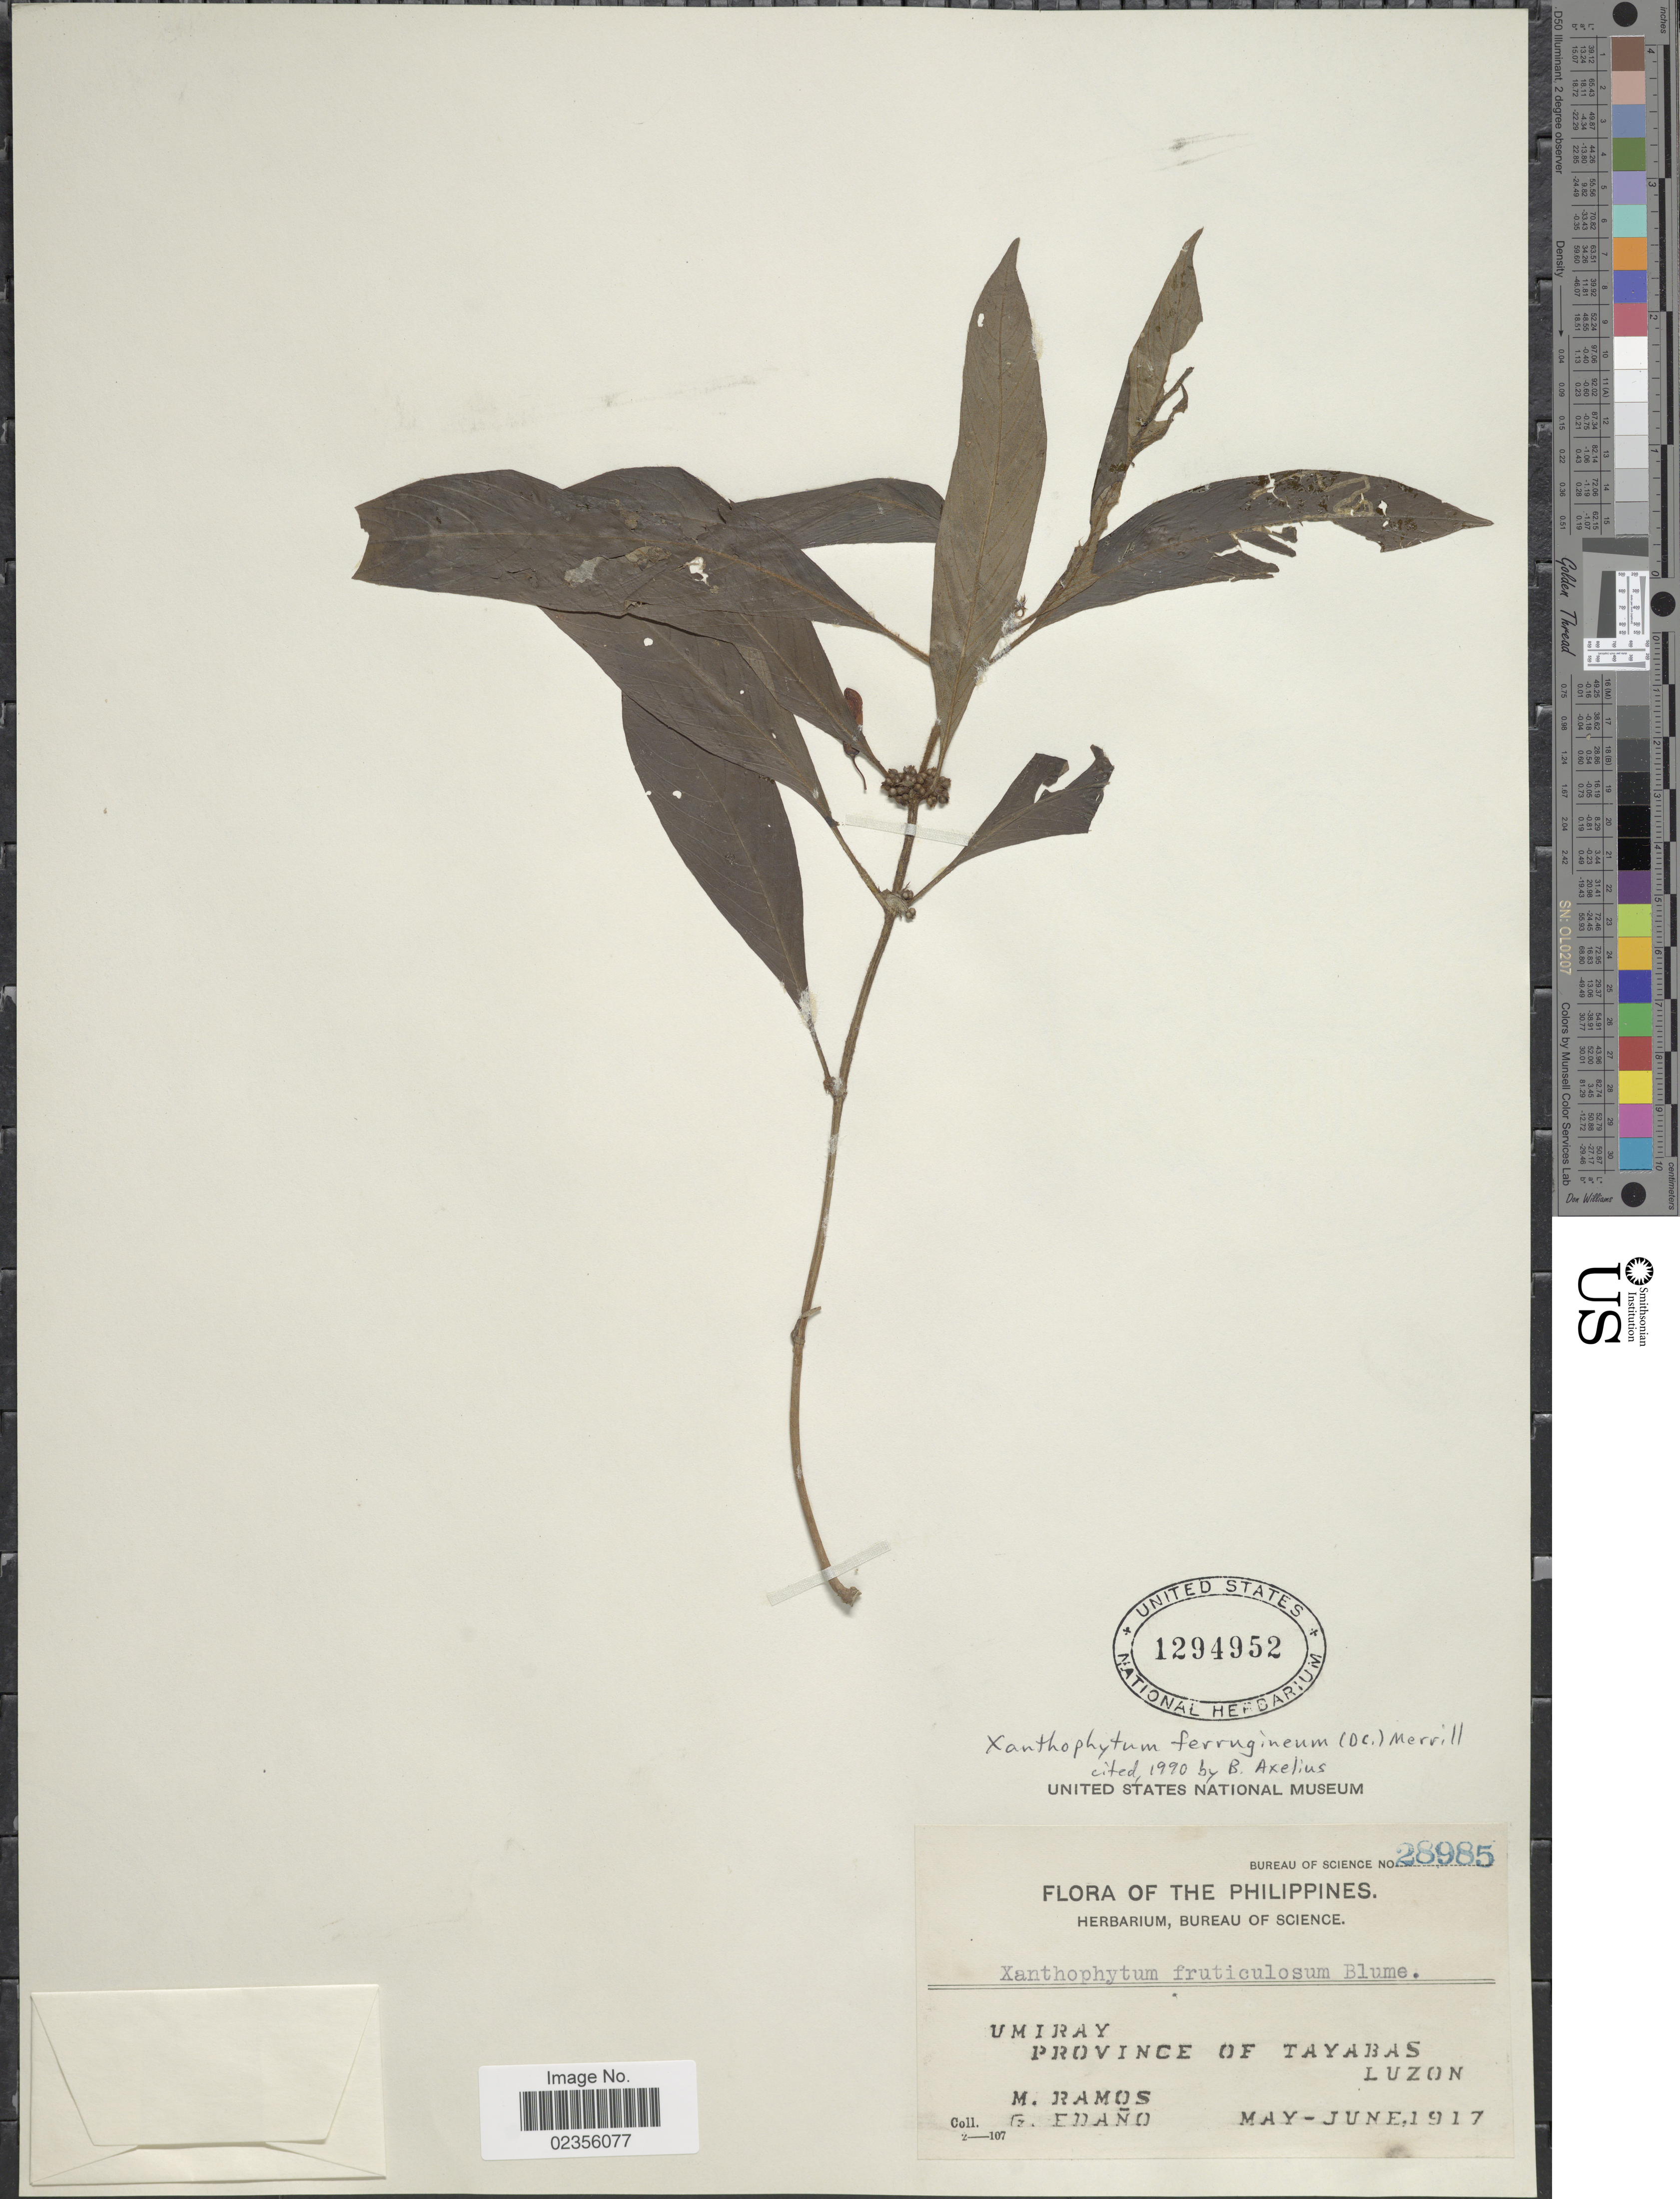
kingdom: Plantae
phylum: Tracheophyta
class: Magnoliopsida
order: Gentianales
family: Rubiaceae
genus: Xanthophytum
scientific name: Xanthophytum ferrugineum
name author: (DC.) Merr.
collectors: M. Ramos & G. Edaño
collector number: Bureau of Science28985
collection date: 1917-05/1917-06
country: Philippines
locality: Umiray. Province of Tayabas, Luzon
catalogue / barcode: US 1294952